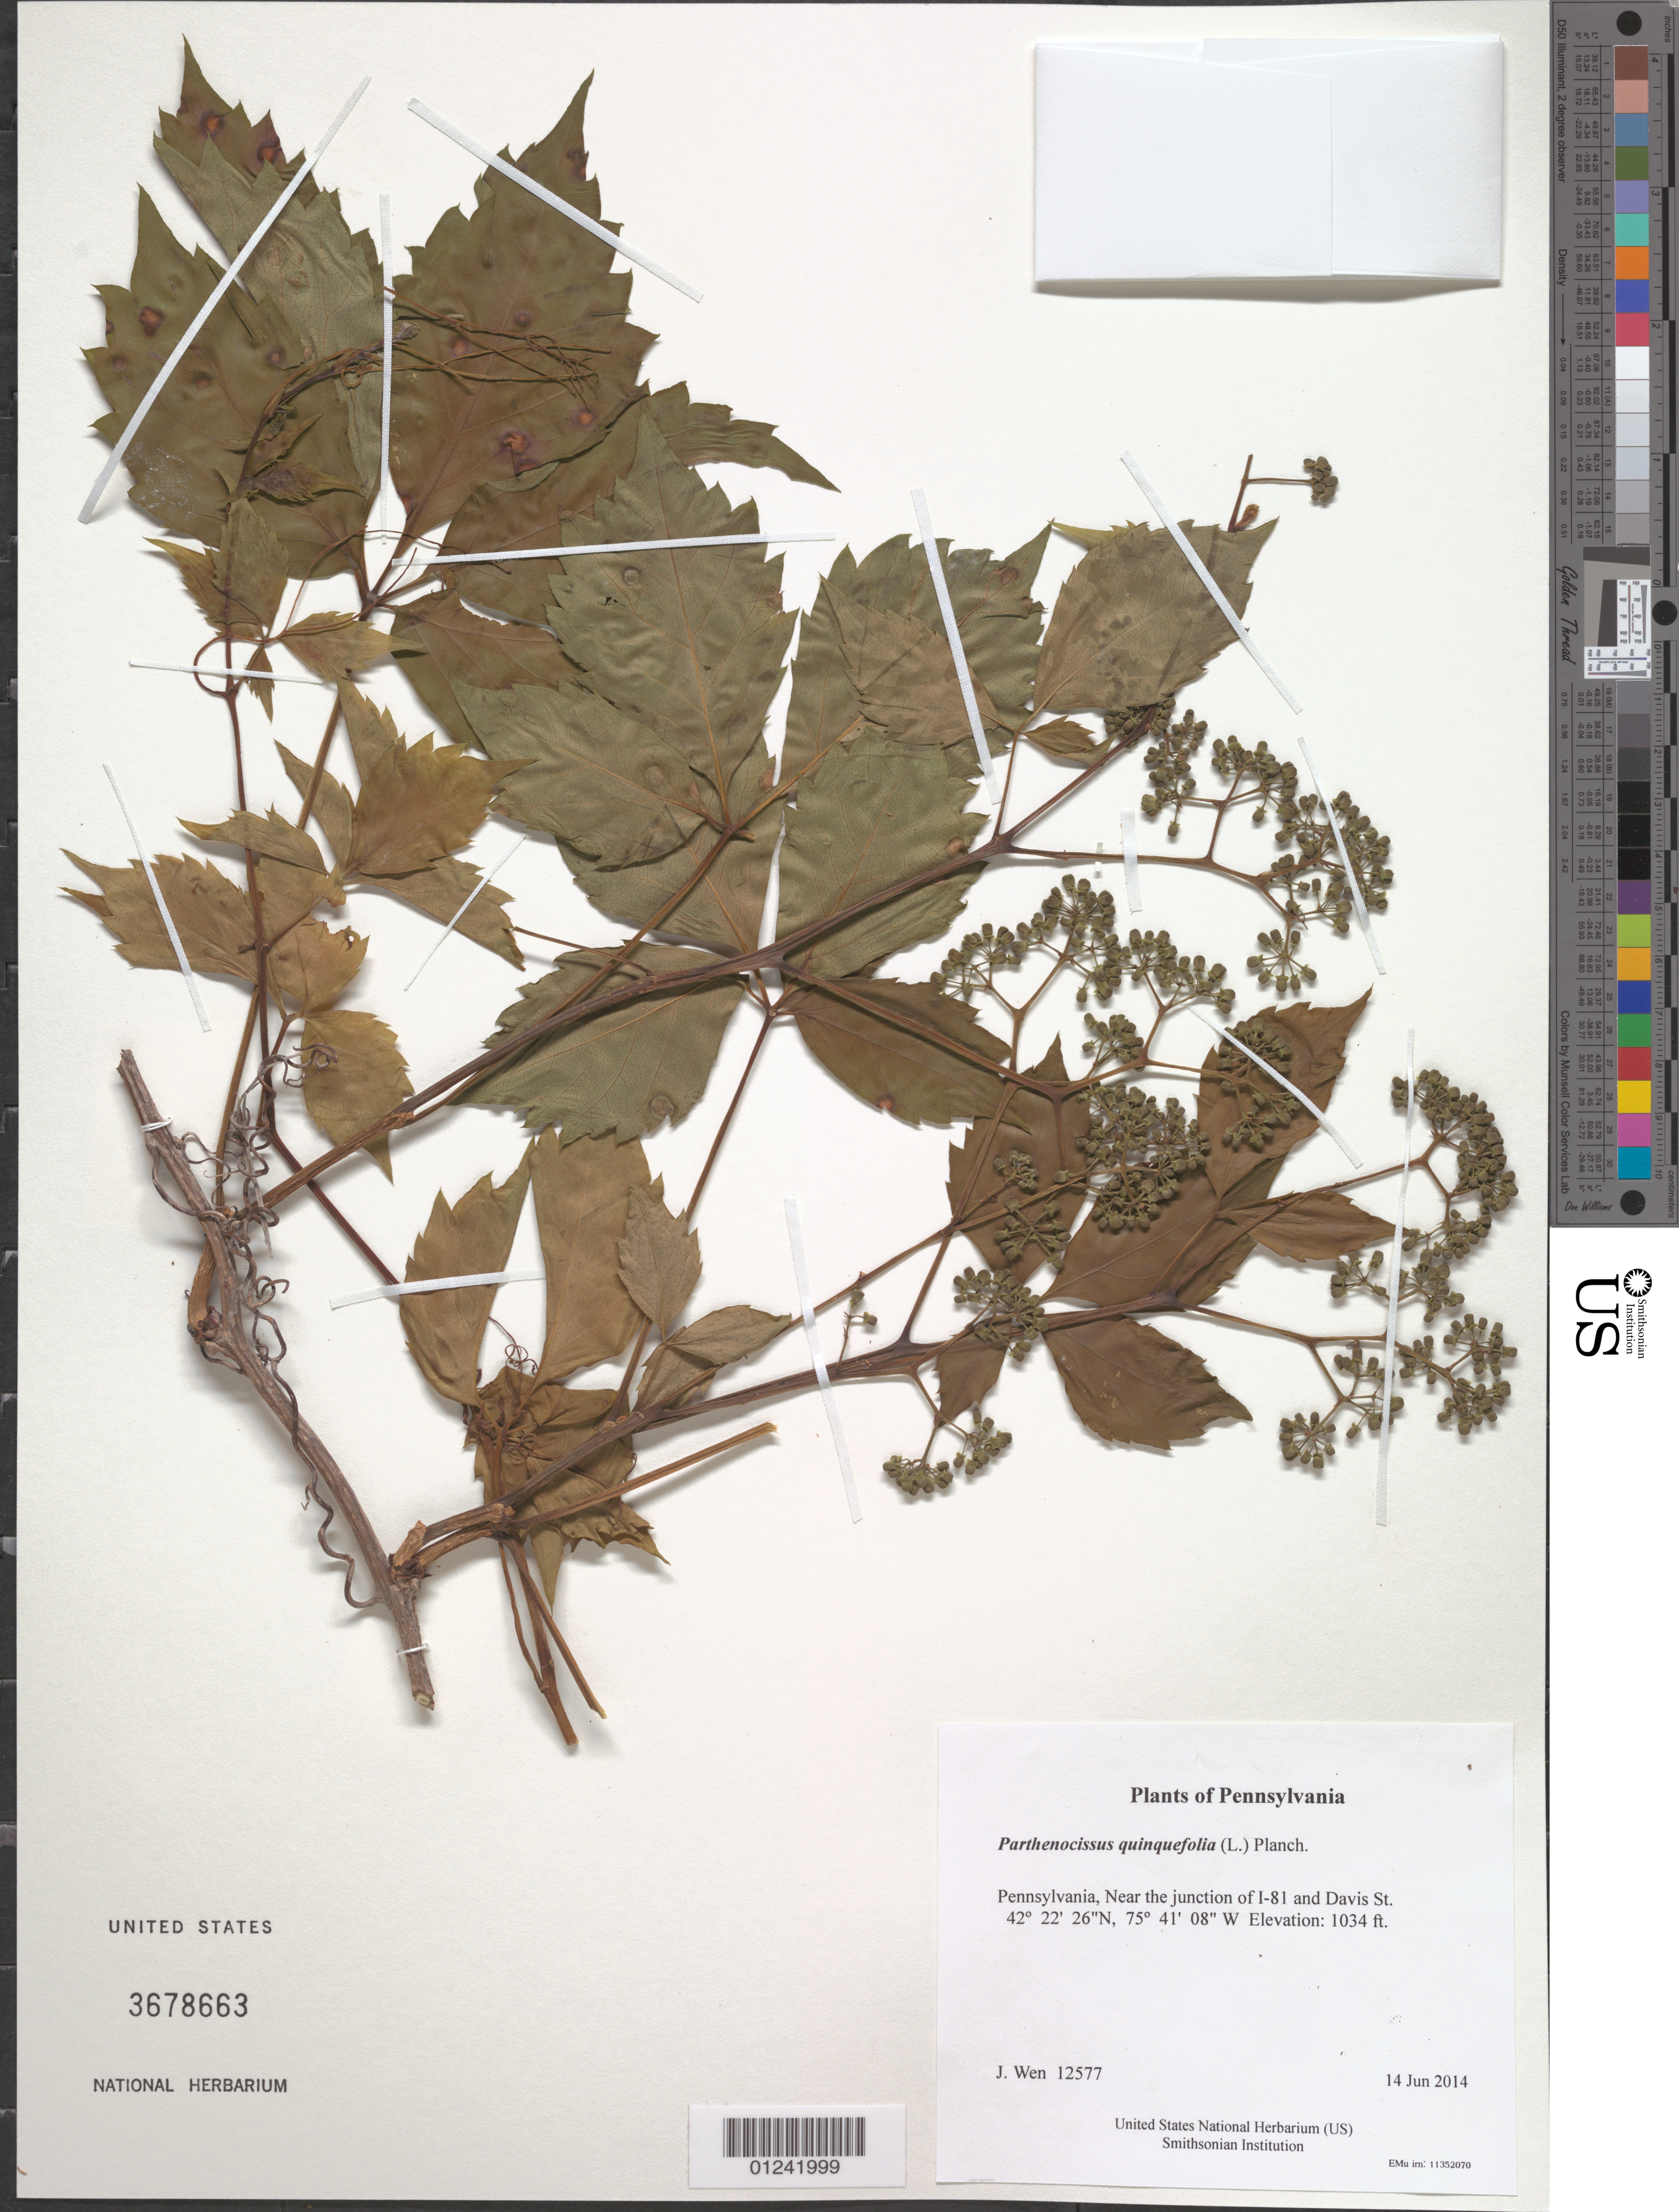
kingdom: Plantae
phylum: Tracheophyta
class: Magnoliopsida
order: Vitales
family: Vitaceae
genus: Parthenocissus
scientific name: Parthenocissus quinquefolia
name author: (L.) Planch.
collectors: J. Wen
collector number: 12577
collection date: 2014-06-14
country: United States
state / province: Pennsylvania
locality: Near the junction of I-81 and Davis St.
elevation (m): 315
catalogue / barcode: US 3678663